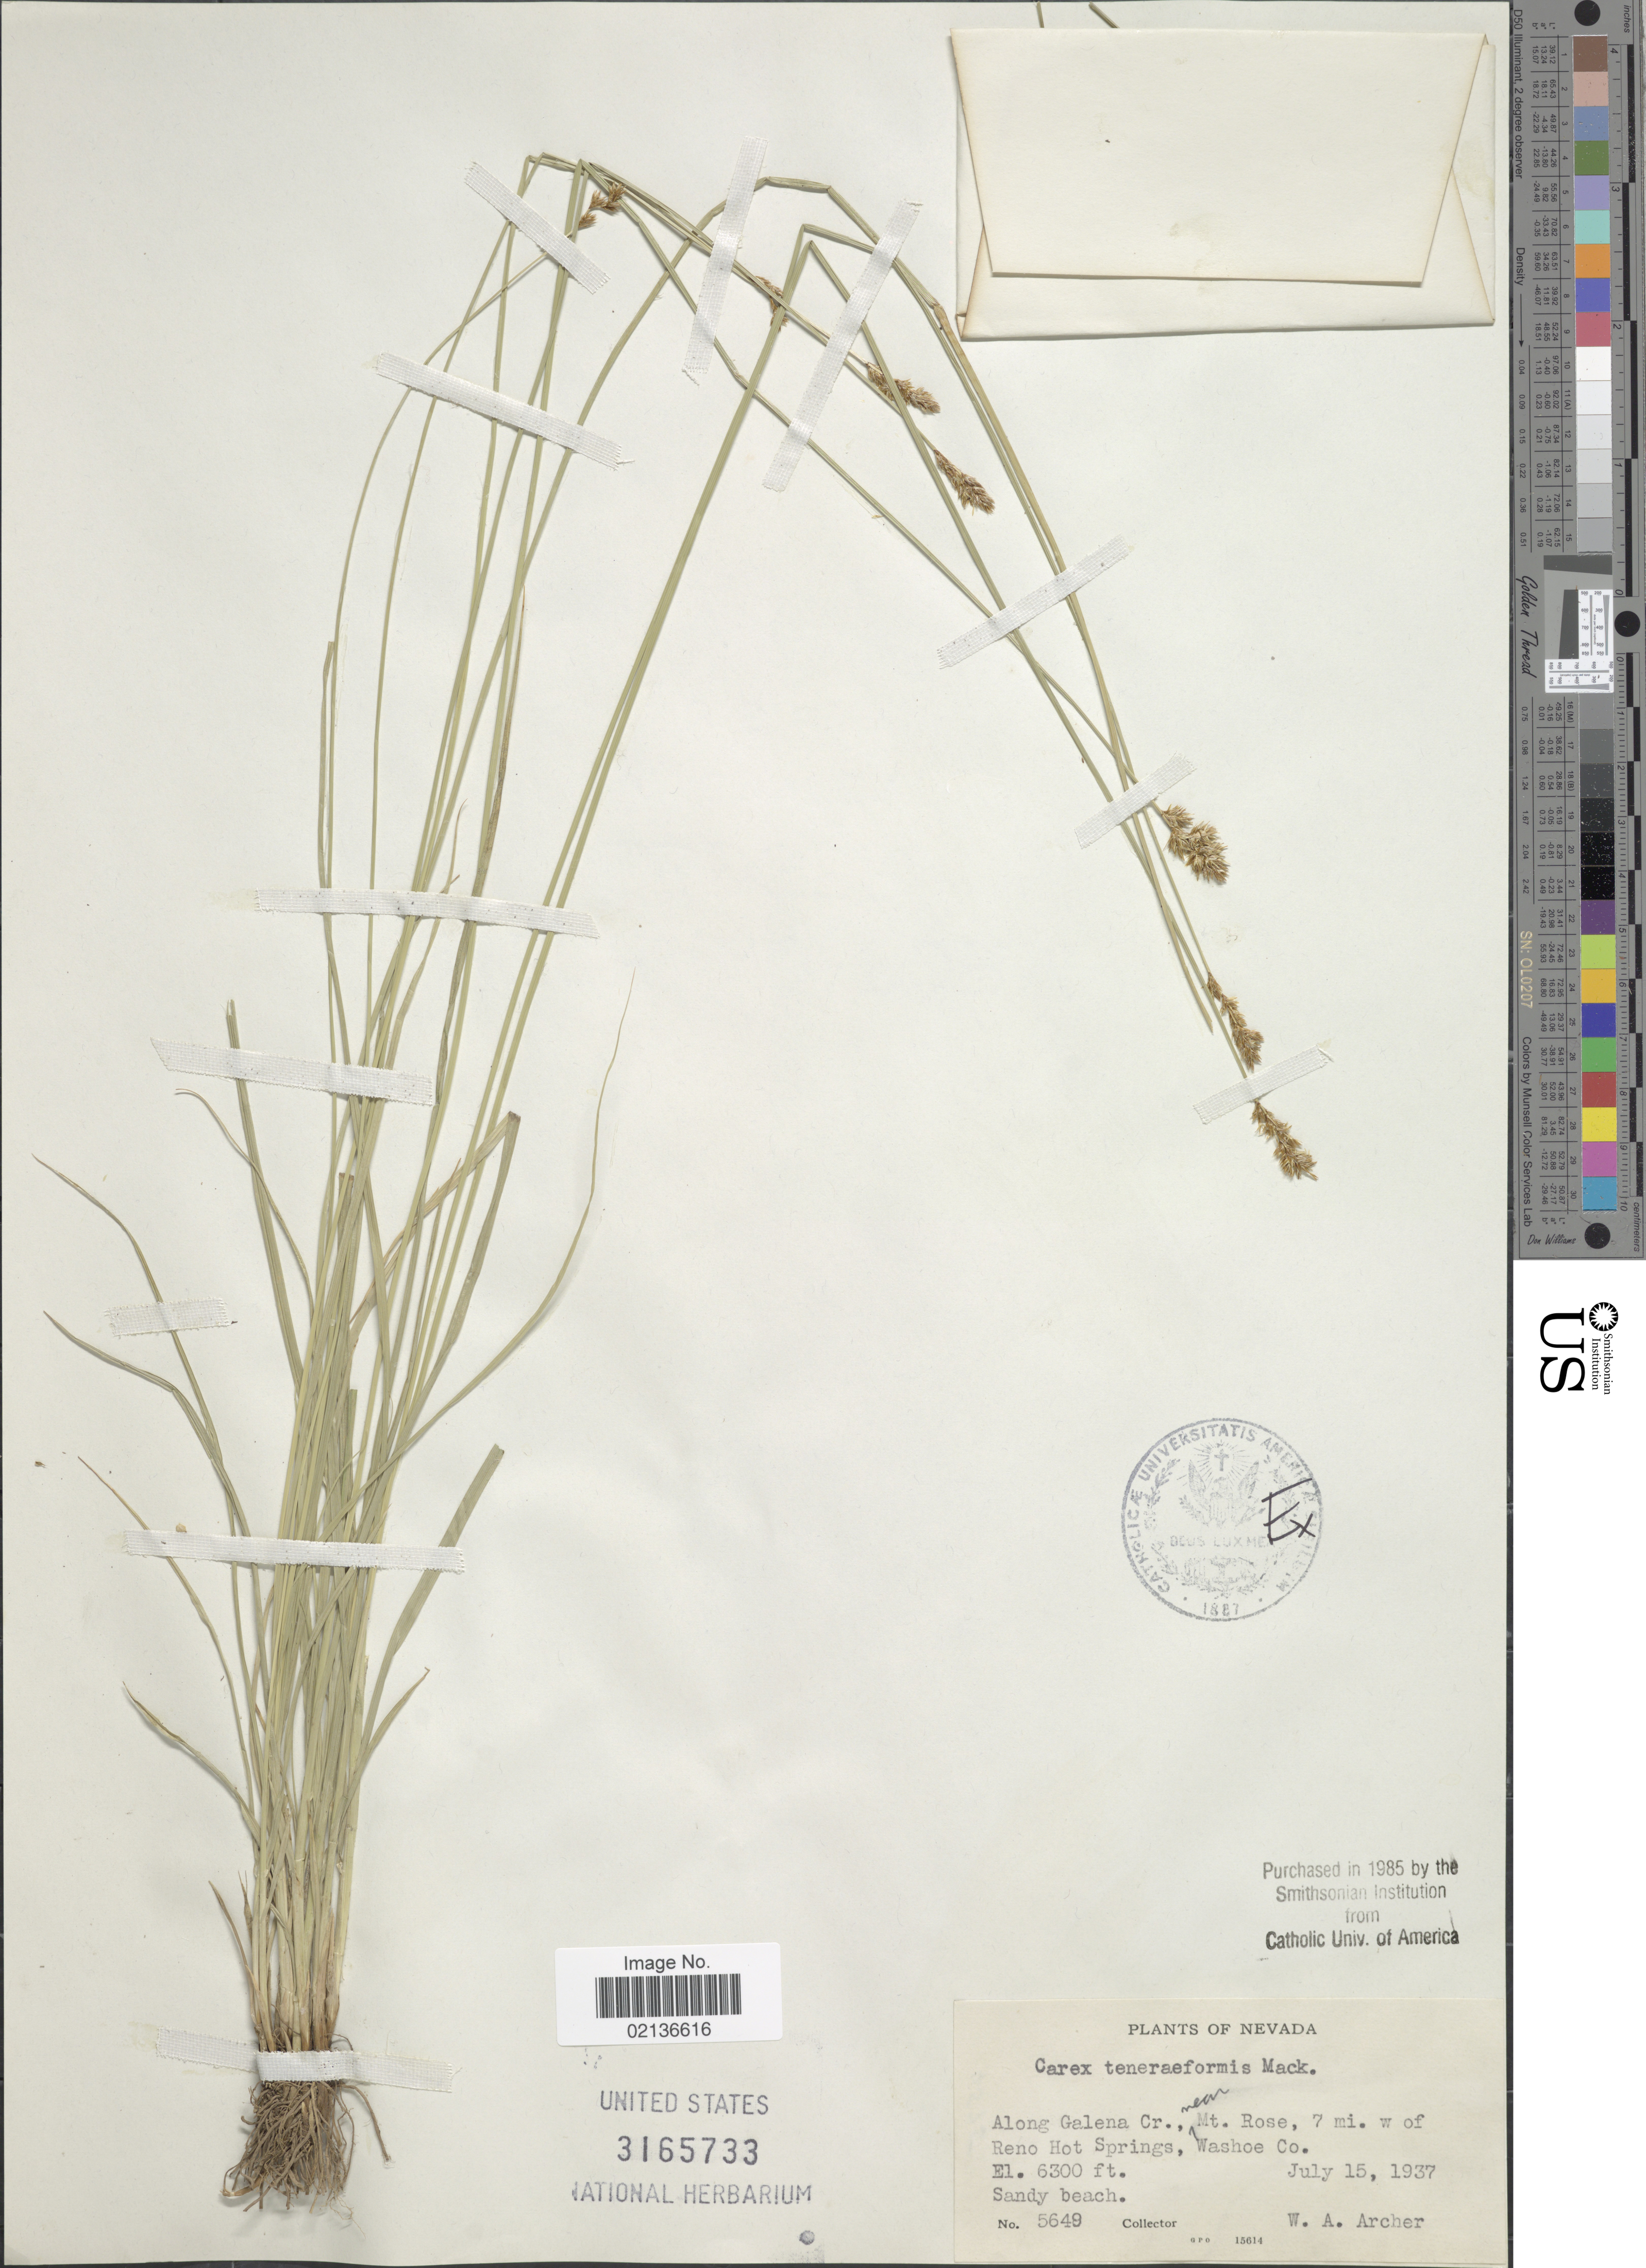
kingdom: Plantae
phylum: Tracheophyta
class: Liliopsida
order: Poales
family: Cyperaceae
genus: Carex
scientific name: Carex subfusca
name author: W. Boott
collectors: W. A. Archer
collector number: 5649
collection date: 1937-07-15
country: United States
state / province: Nevada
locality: Along Galena Cr., Mt. Rose, 7 mi. w of Reno Hot Springs, Washoe Co.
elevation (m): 1920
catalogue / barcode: US 3165733